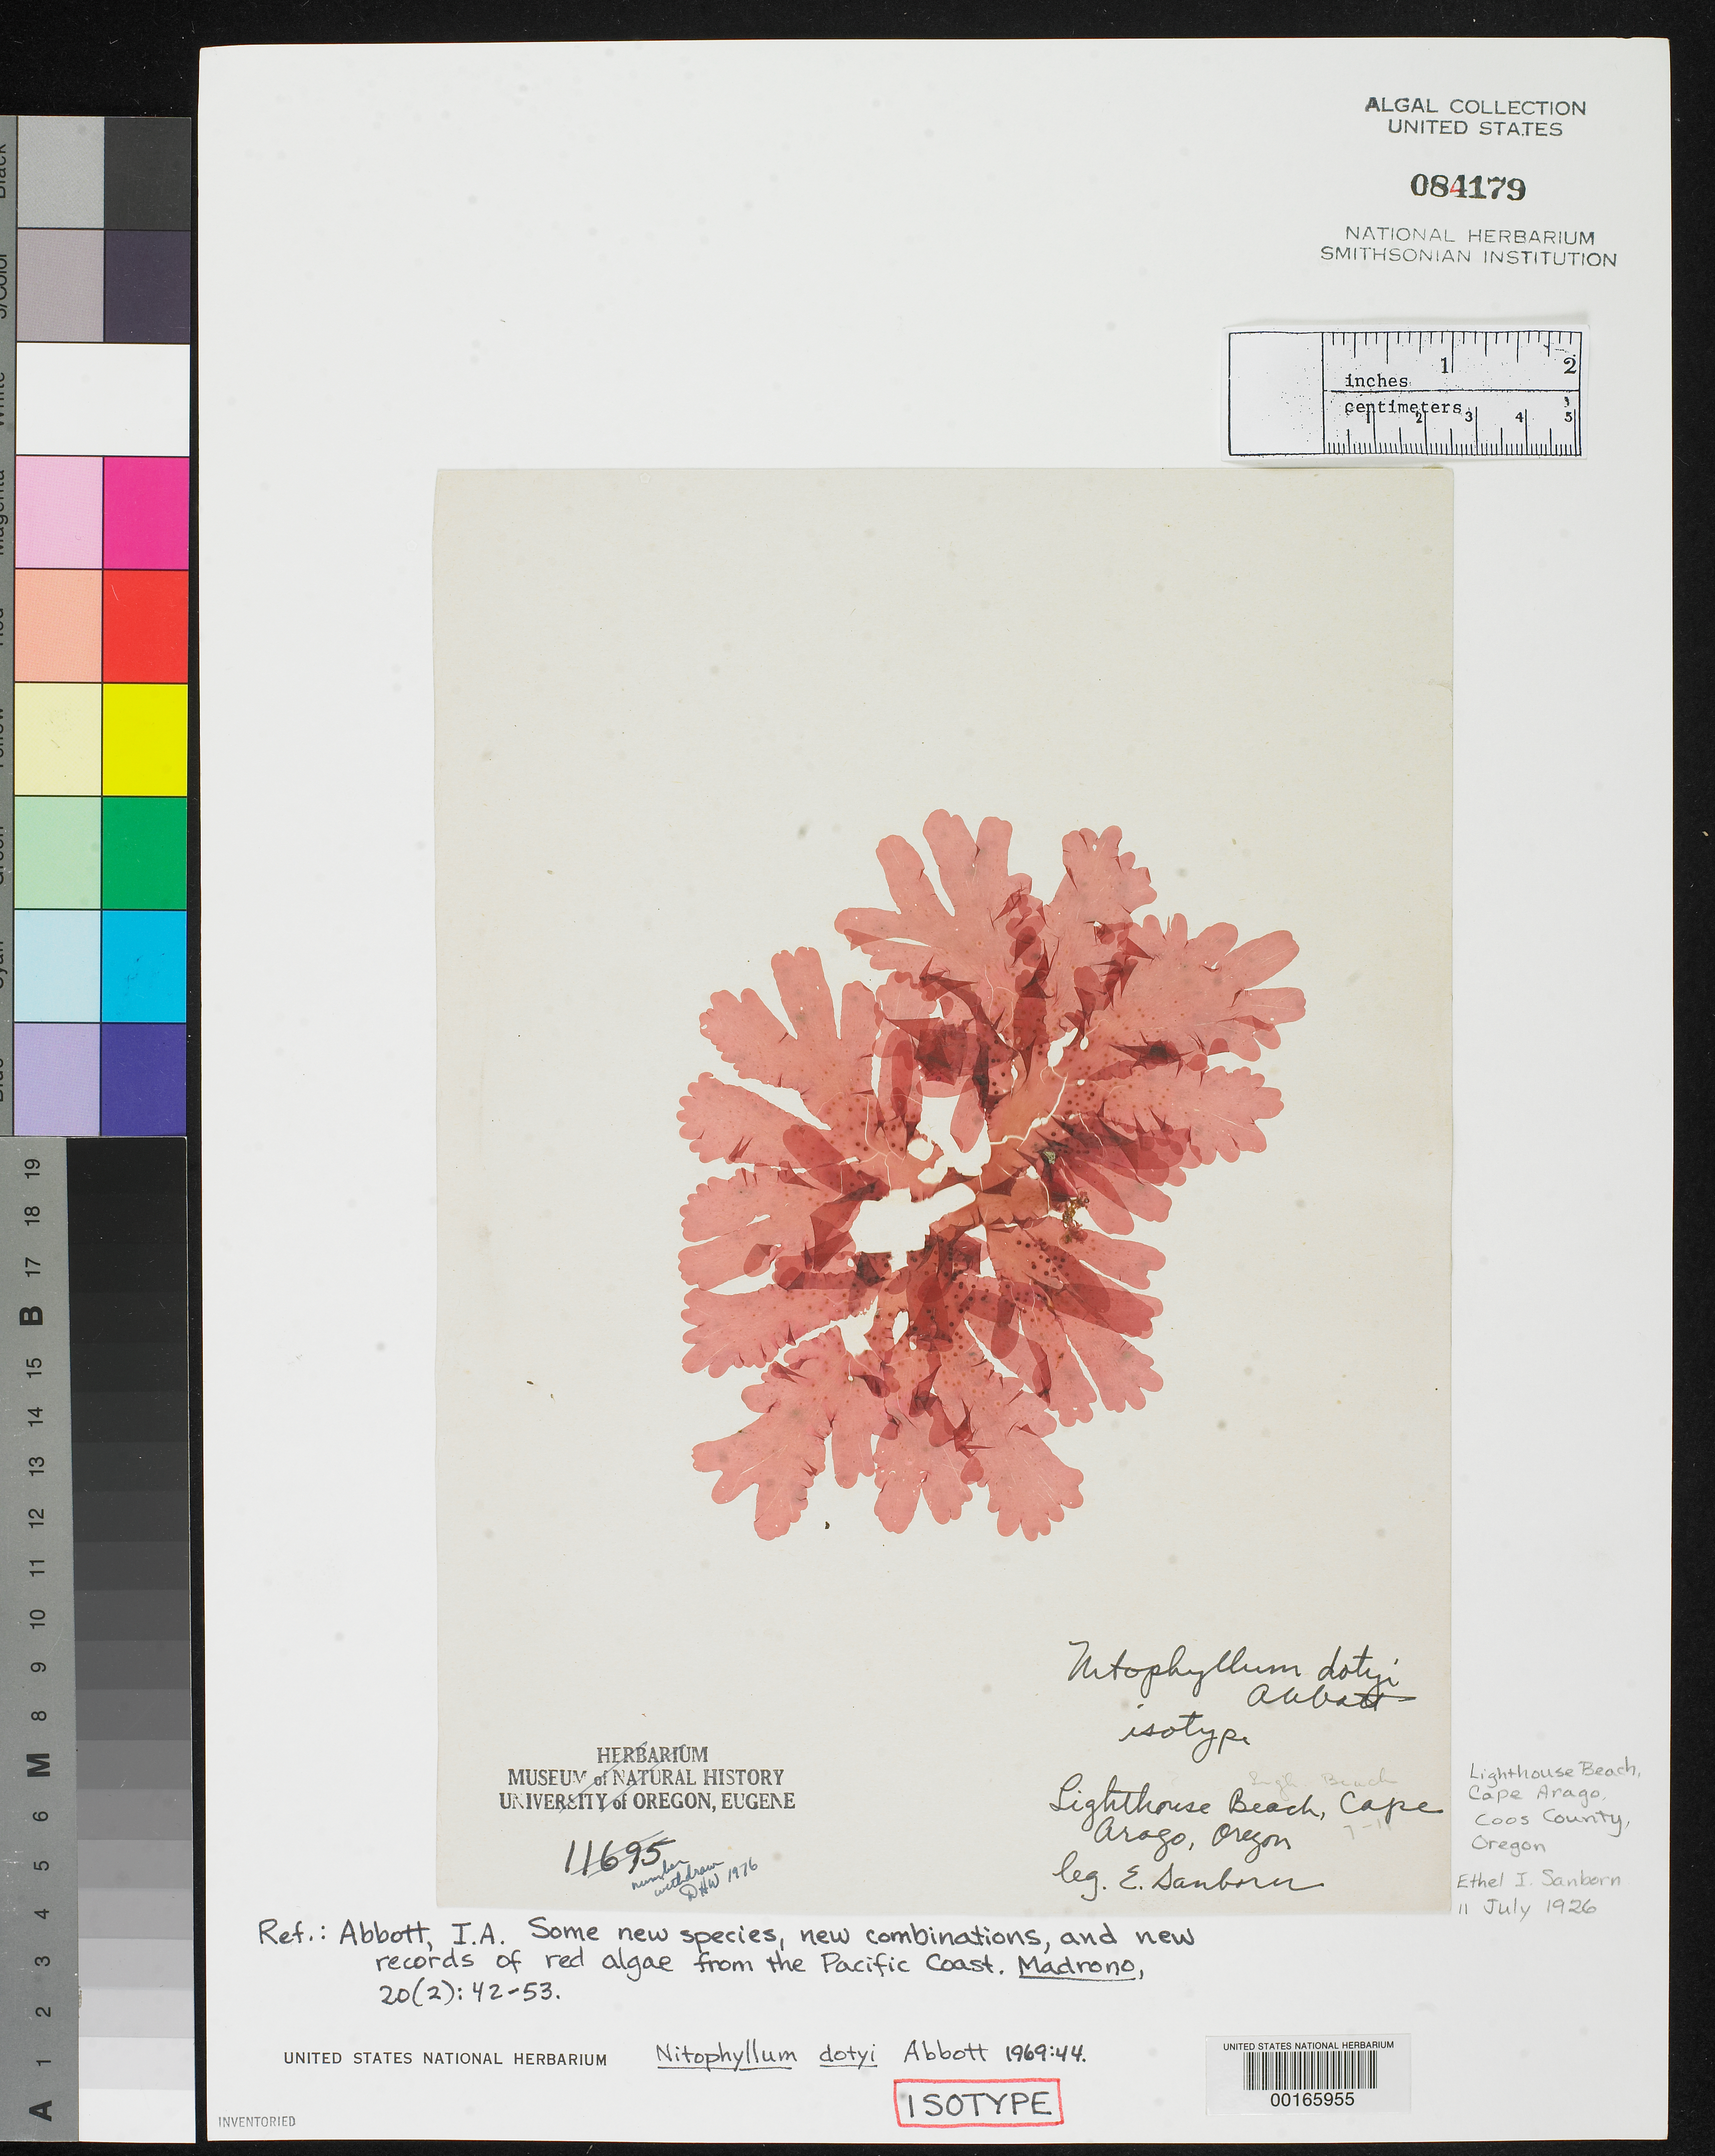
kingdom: Plantae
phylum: Rhodophyta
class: Florideophyceae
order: Ceramiales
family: Delesseriaceae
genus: Nitophyllum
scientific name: Nitophyllum dotyi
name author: I.A. Abbott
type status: Isotype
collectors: E. Sanborn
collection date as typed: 11 Jul 1926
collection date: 1926-07-11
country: United States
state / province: Oregon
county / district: Coos County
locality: Cape Arago, Lighthouse Beach.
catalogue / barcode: US 84179